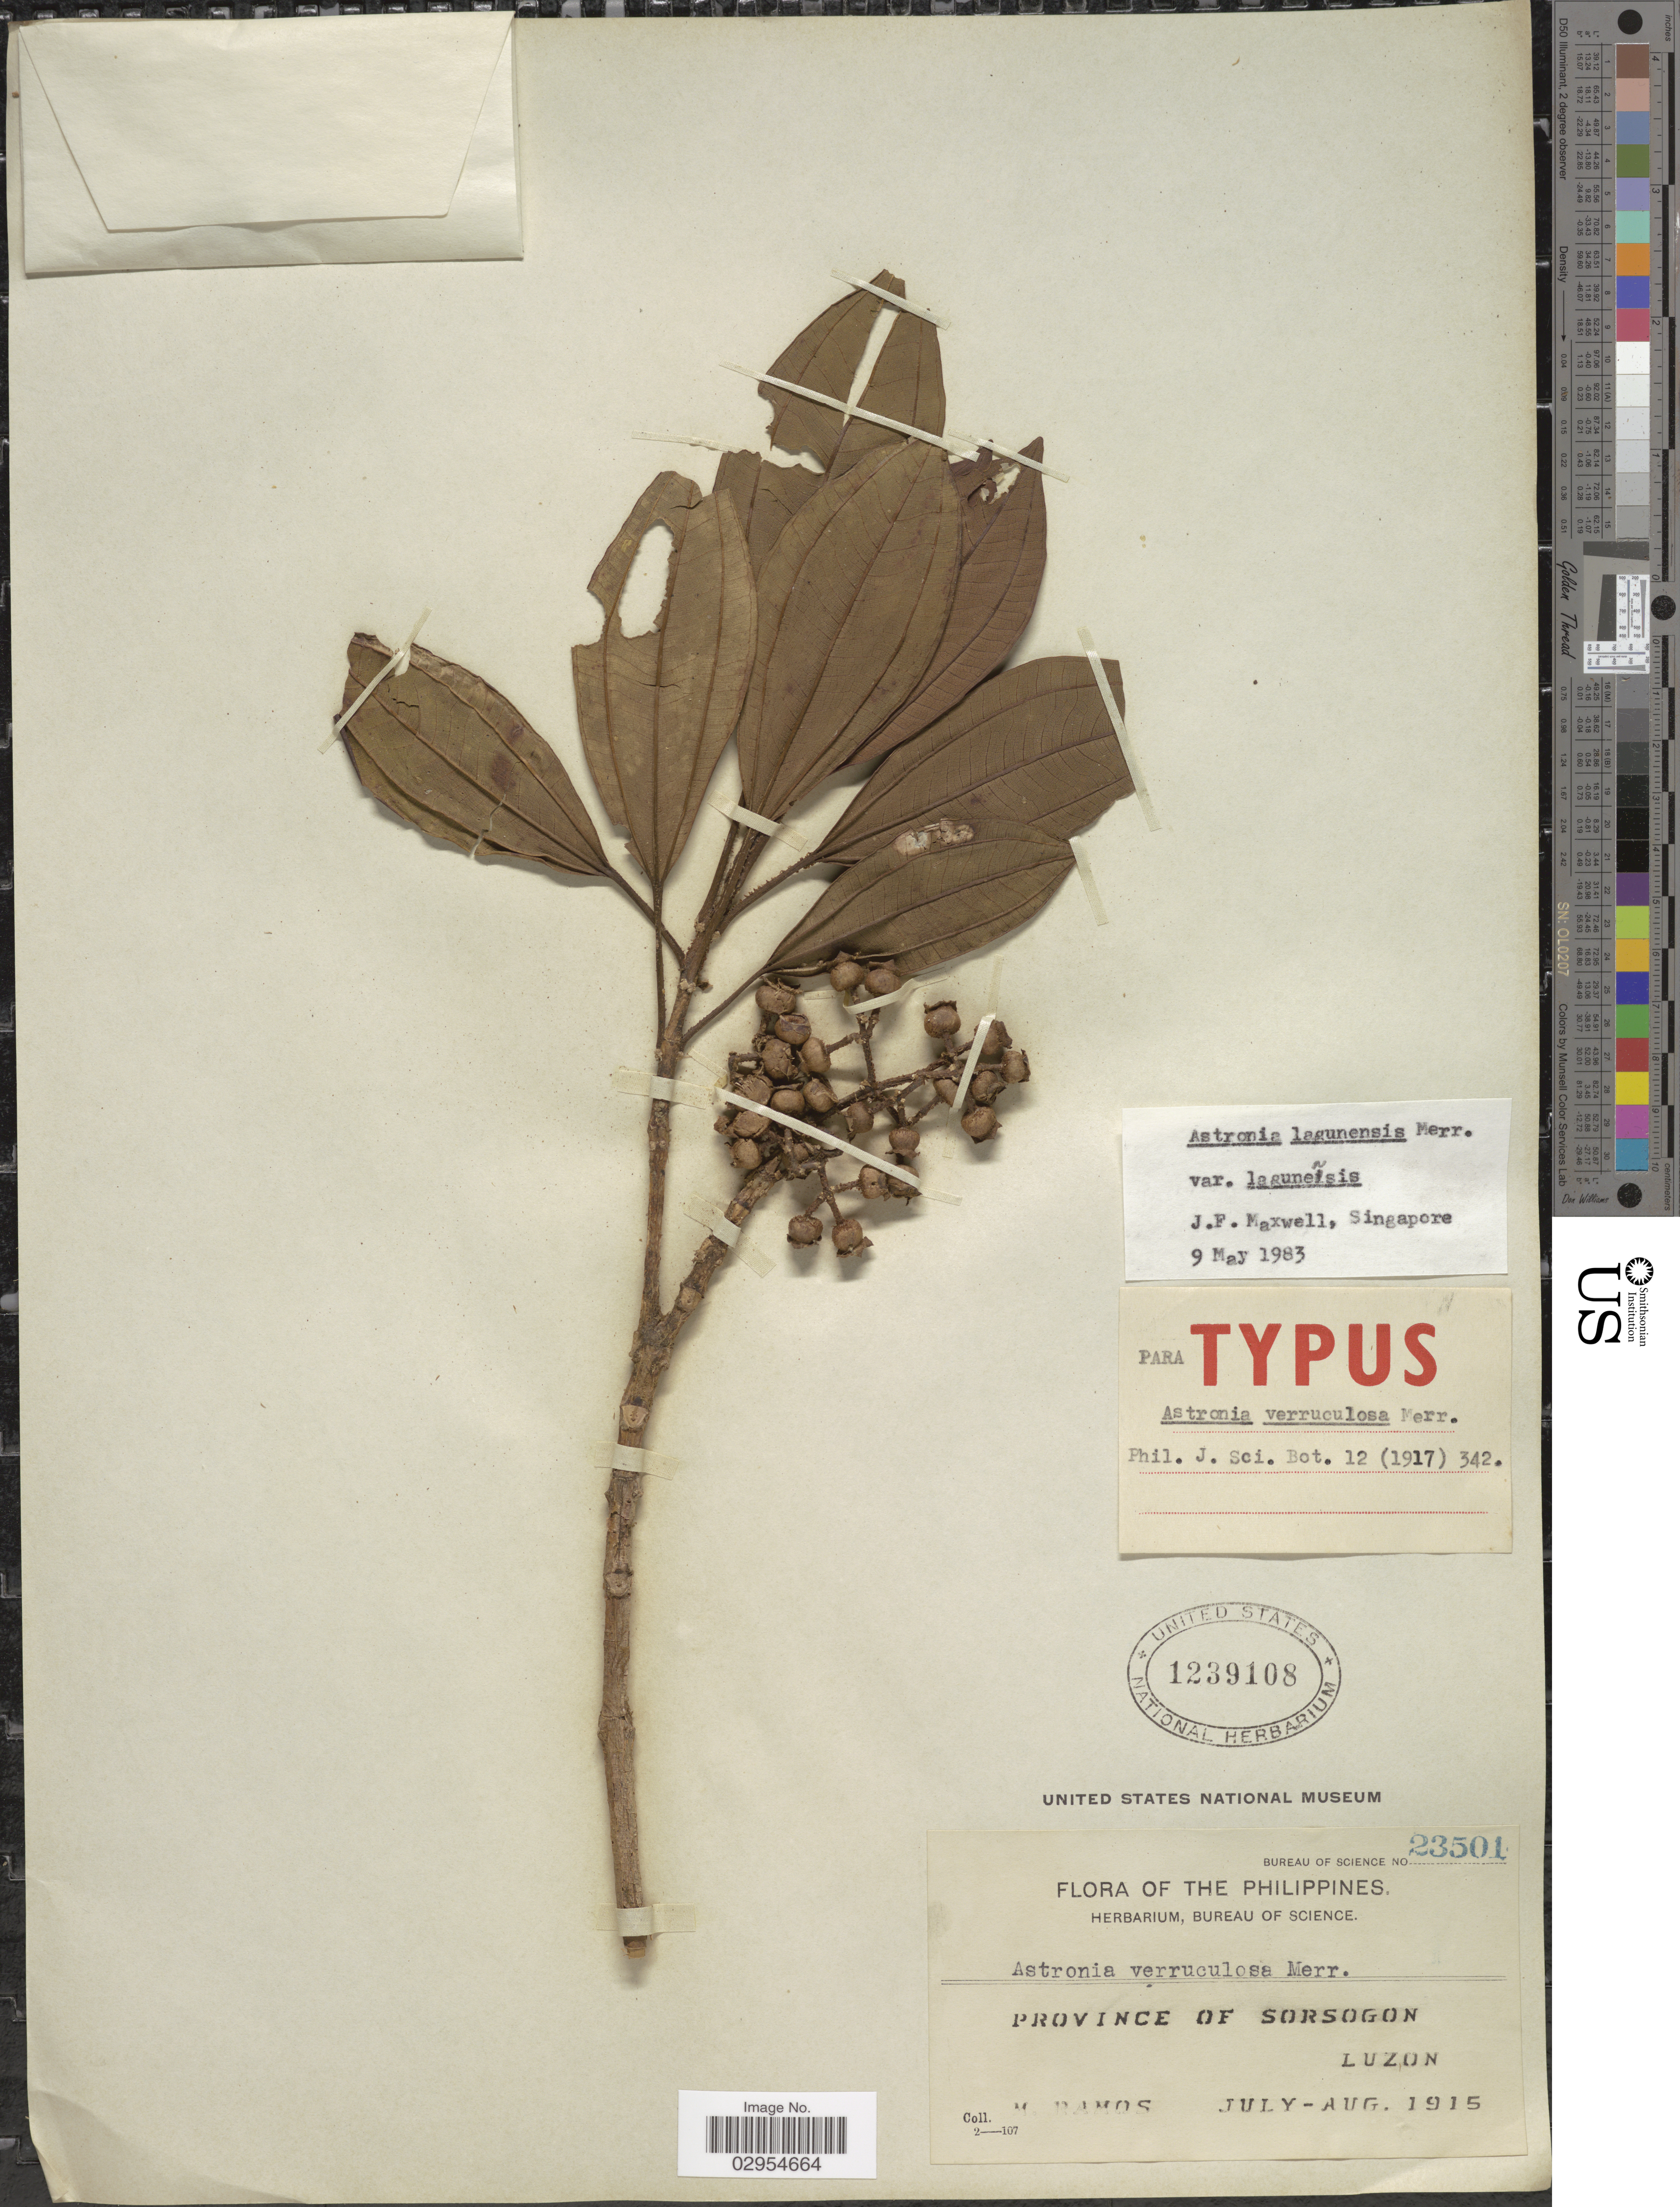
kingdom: Plantae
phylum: Tracheophyta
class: Magnoliopsida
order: Myrtales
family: Melastomataceae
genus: Astronia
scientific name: Astronia lagunensis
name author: Merr.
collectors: M. Ramos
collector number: Bureau of Science 23501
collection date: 1915-07/1915-08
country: Philippines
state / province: Bicol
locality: Province of Sorsogon, Luzon.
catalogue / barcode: US 1239108